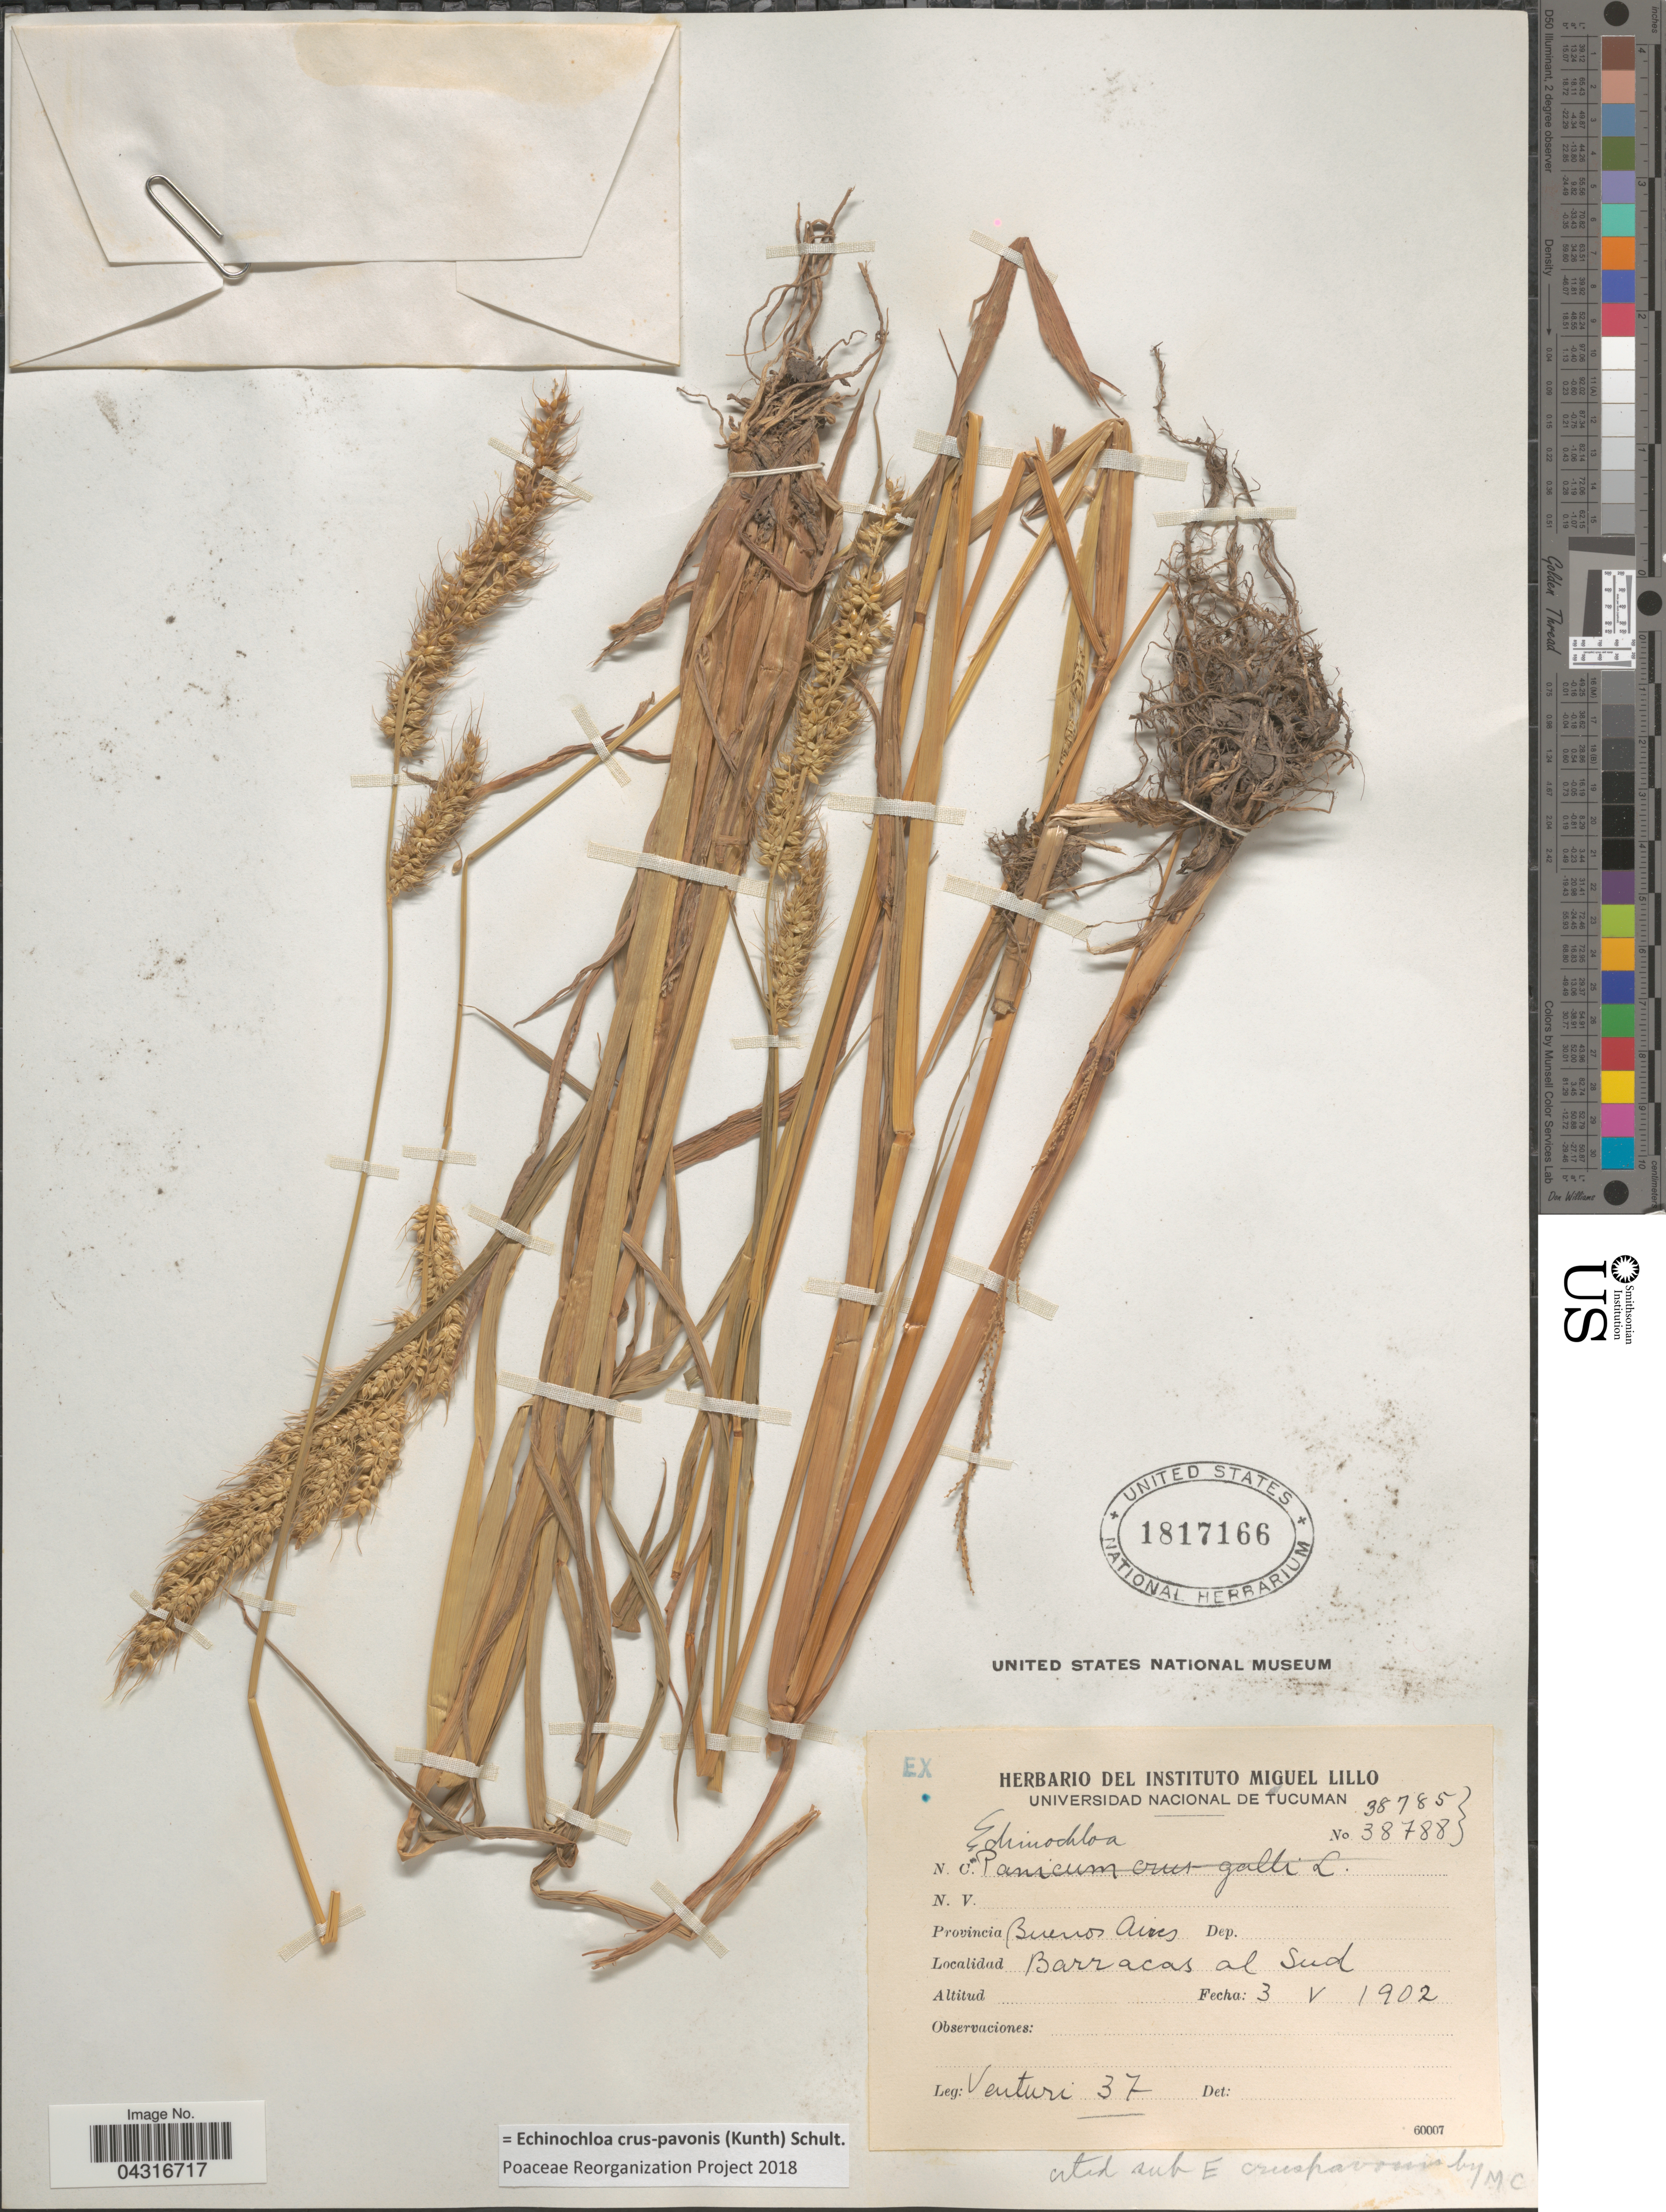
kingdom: Plantae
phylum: Tracheophyta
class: Liliopsida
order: Poales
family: Poaceae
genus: Echinochloa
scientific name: Echinochloa crus-pavonis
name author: (Kunth) Schult.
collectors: Venturi, --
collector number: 37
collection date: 1902-05-03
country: Argentina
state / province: Buenos Aires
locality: Barracas al Sud.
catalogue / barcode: US 1817166